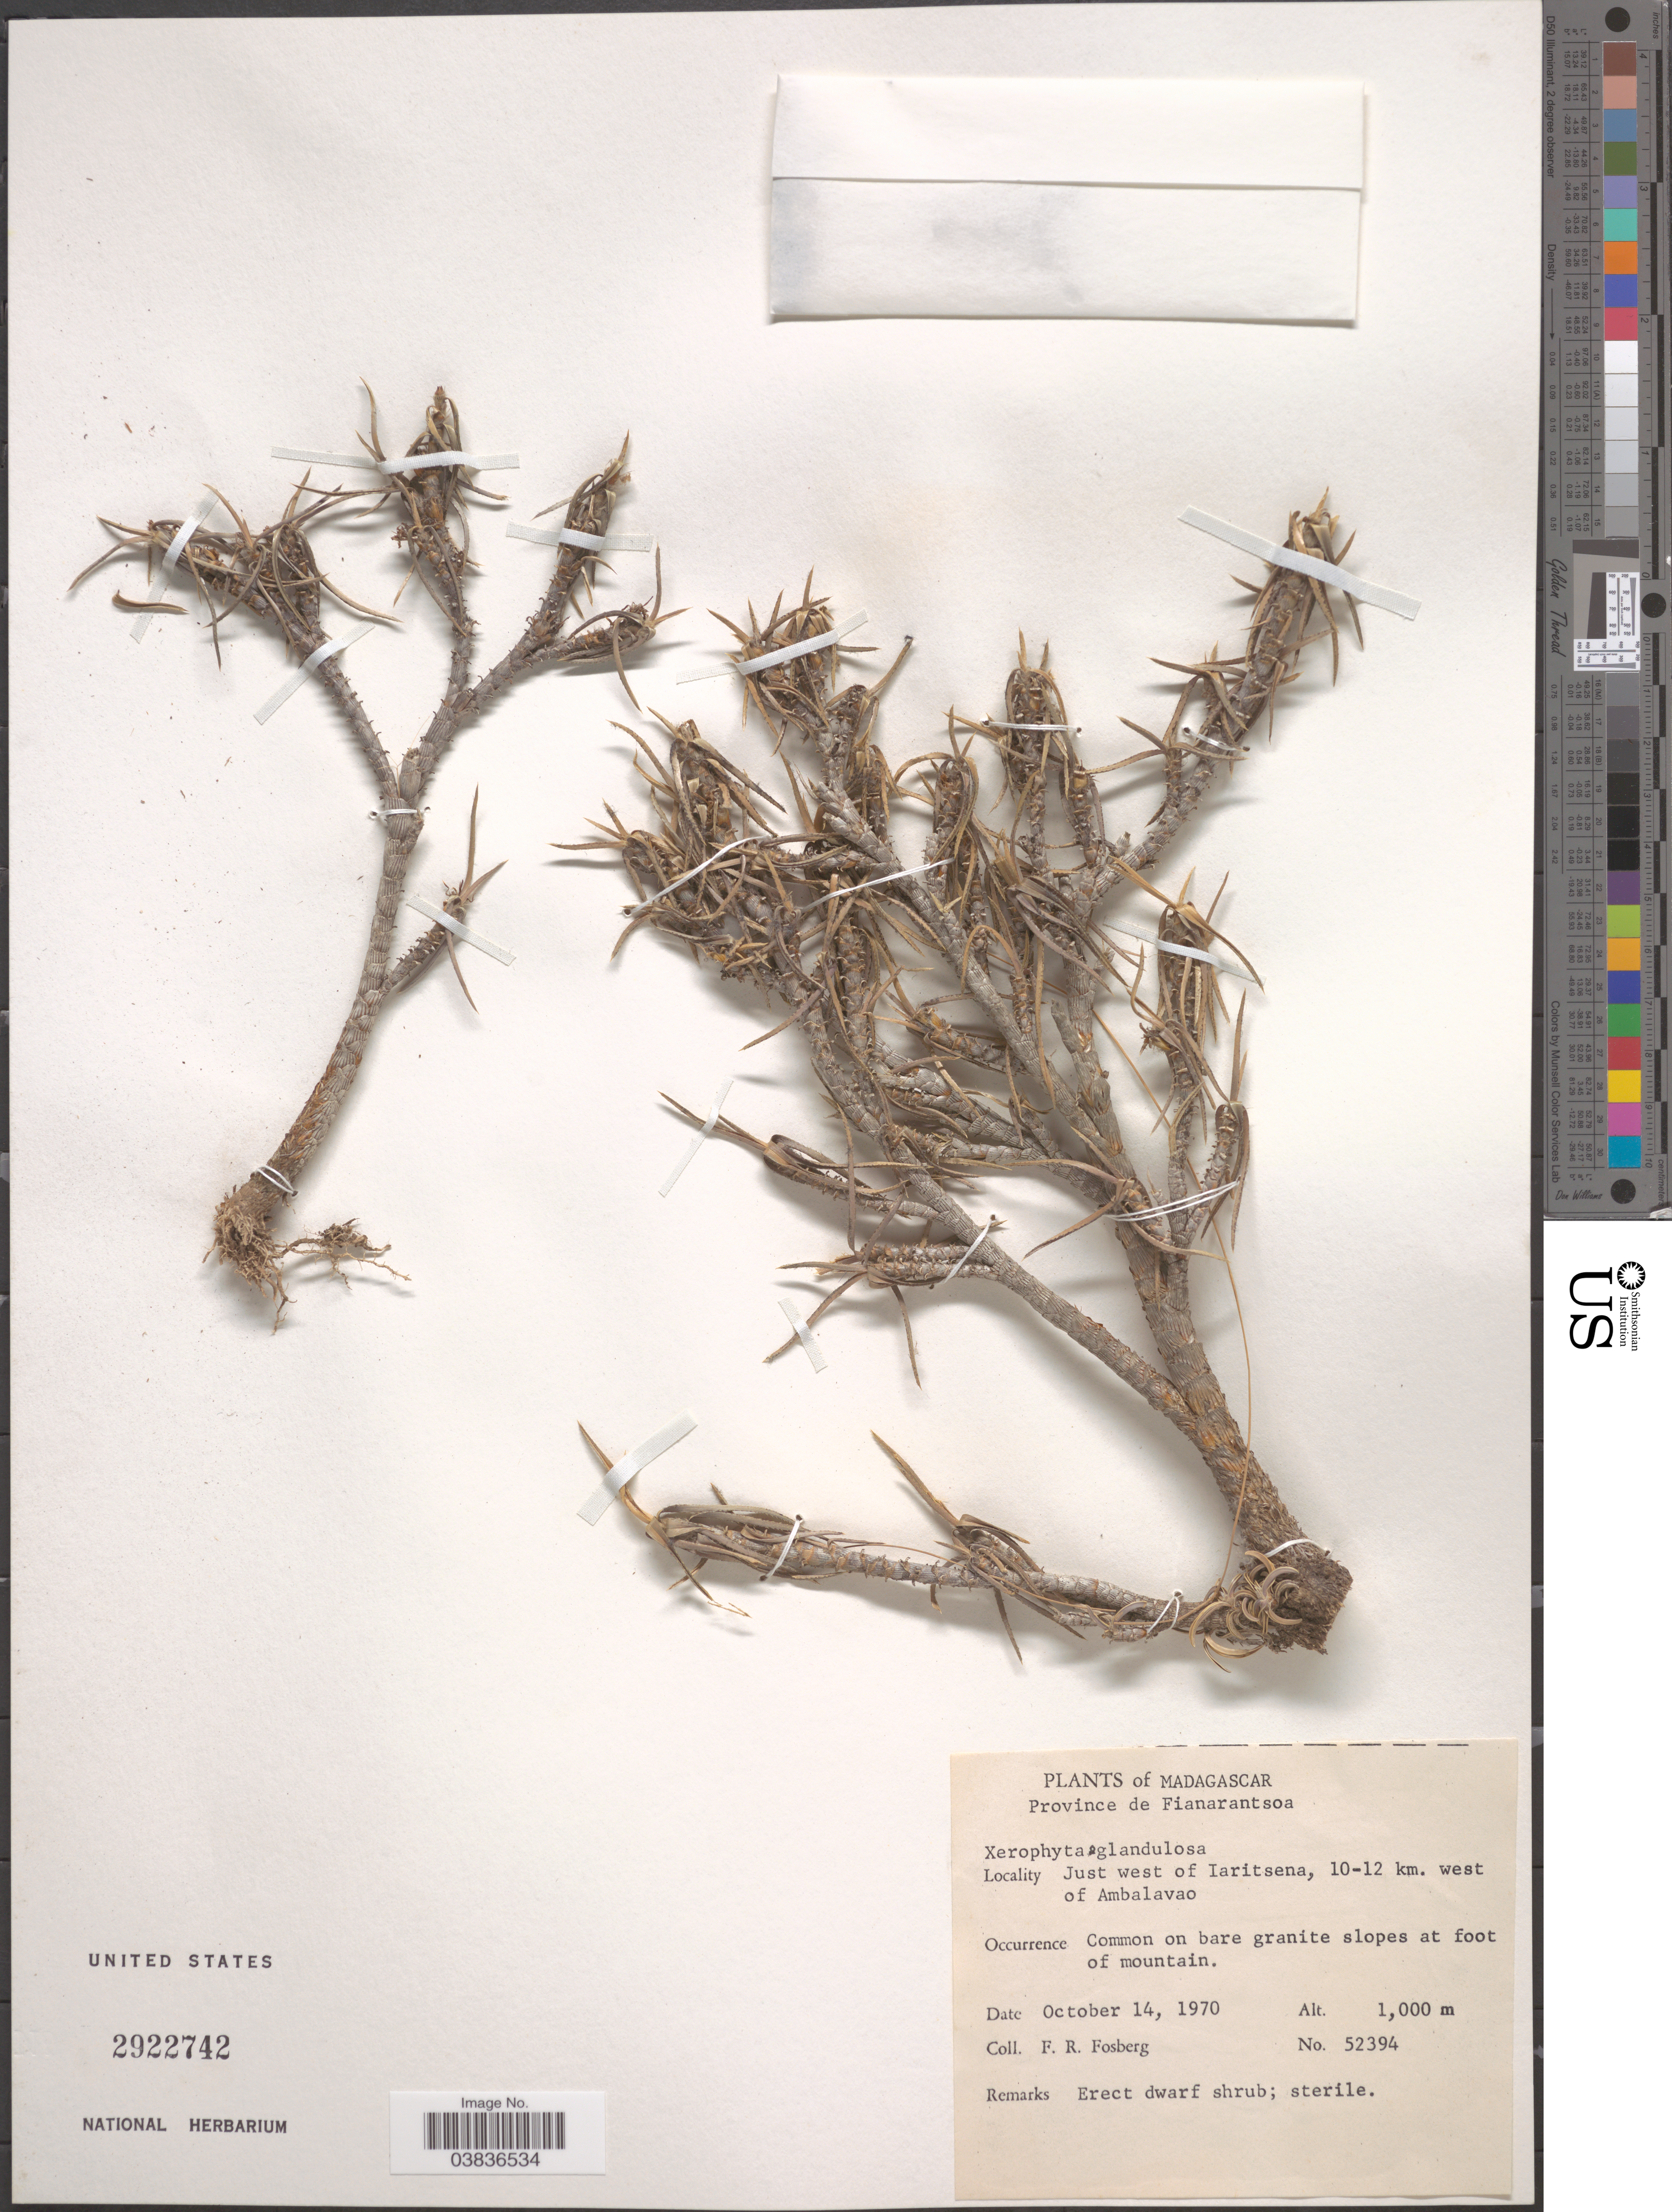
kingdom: Plantae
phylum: Tracheophyta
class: Liliopsida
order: Pandanales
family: Velloziaceae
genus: Xerophyta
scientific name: Xerophyta eglandulosa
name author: H. Perrier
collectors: F. R. Fosberg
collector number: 52394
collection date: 1970-10-14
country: Madagascar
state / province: Haute Matsiatra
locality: Just west of Iaritsena, 10-12 km. west of Ambalavao.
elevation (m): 1000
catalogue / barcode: US 2922742